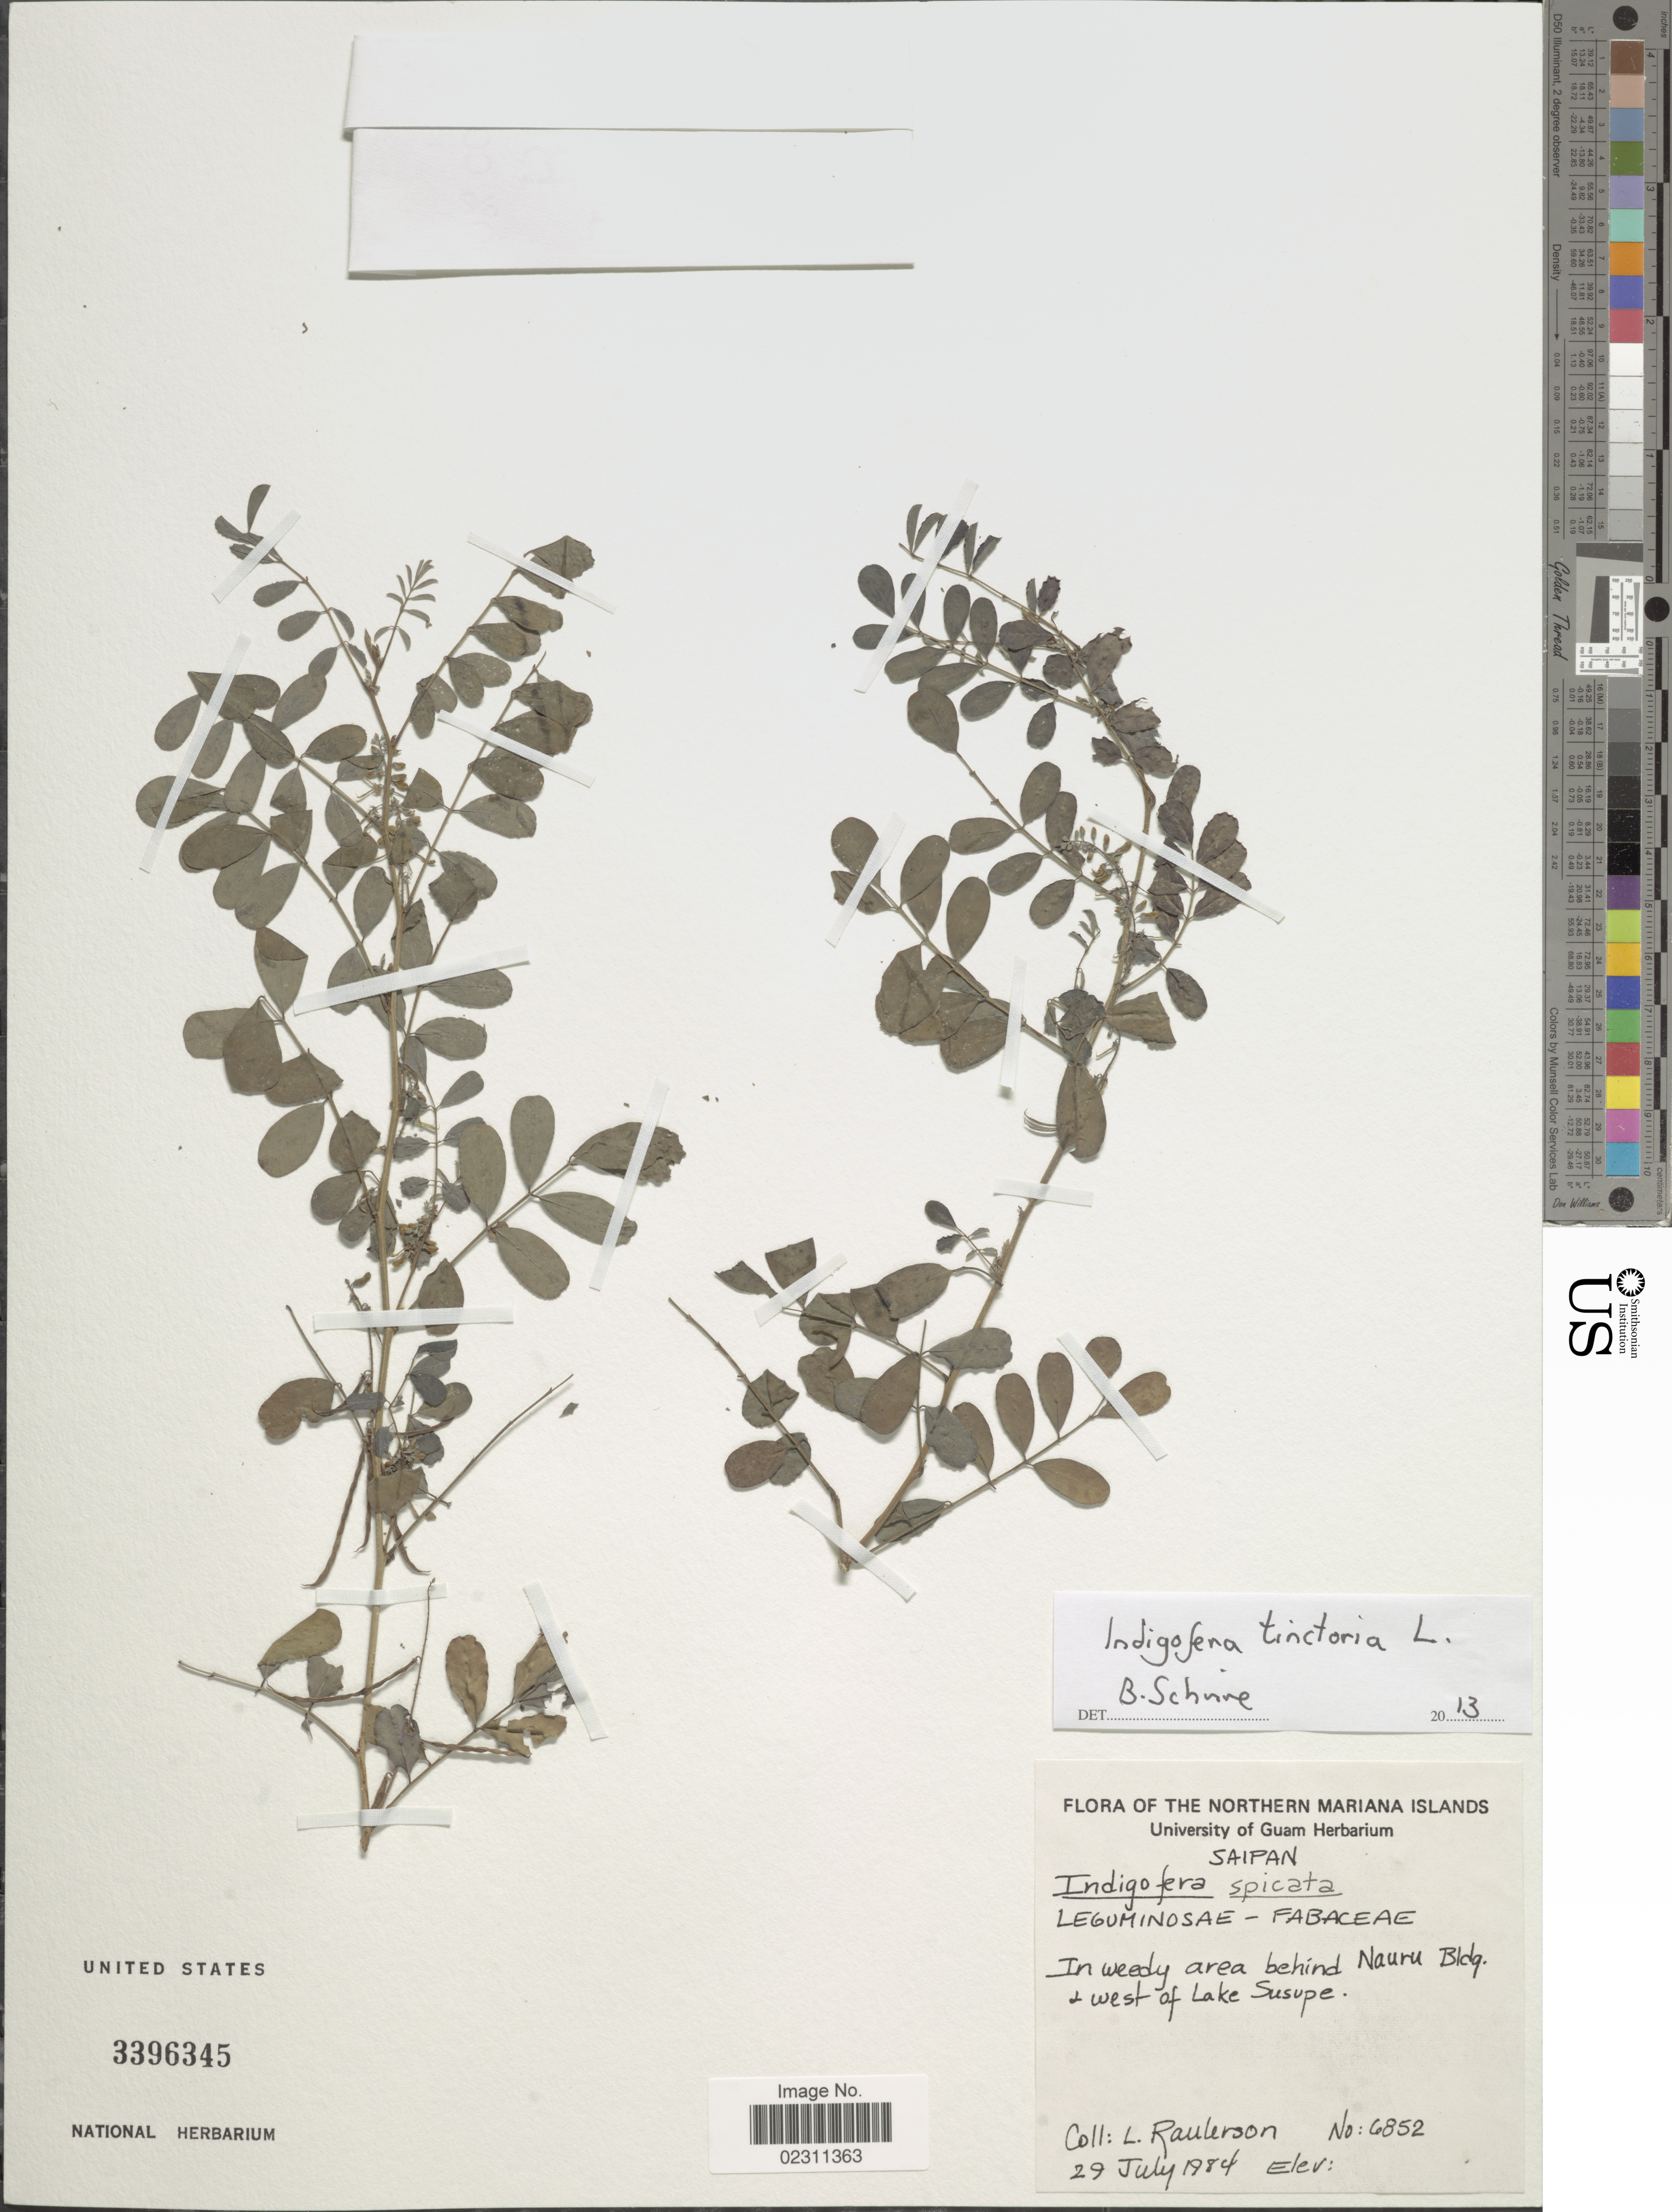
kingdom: Plantae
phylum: Tracheophyta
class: Magnoliopsida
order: Fabales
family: Fabaceae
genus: Indigofera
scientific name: Indigofera tinctoria sensu Naves non L.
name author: Naves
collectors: L. Raulerson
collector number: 6852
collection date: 1984-07-29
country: Northern Mariana Islands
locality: Saipan. In weedy area behind Nauru Bldg. & west of Lake Susupe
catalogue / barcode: US 3396345